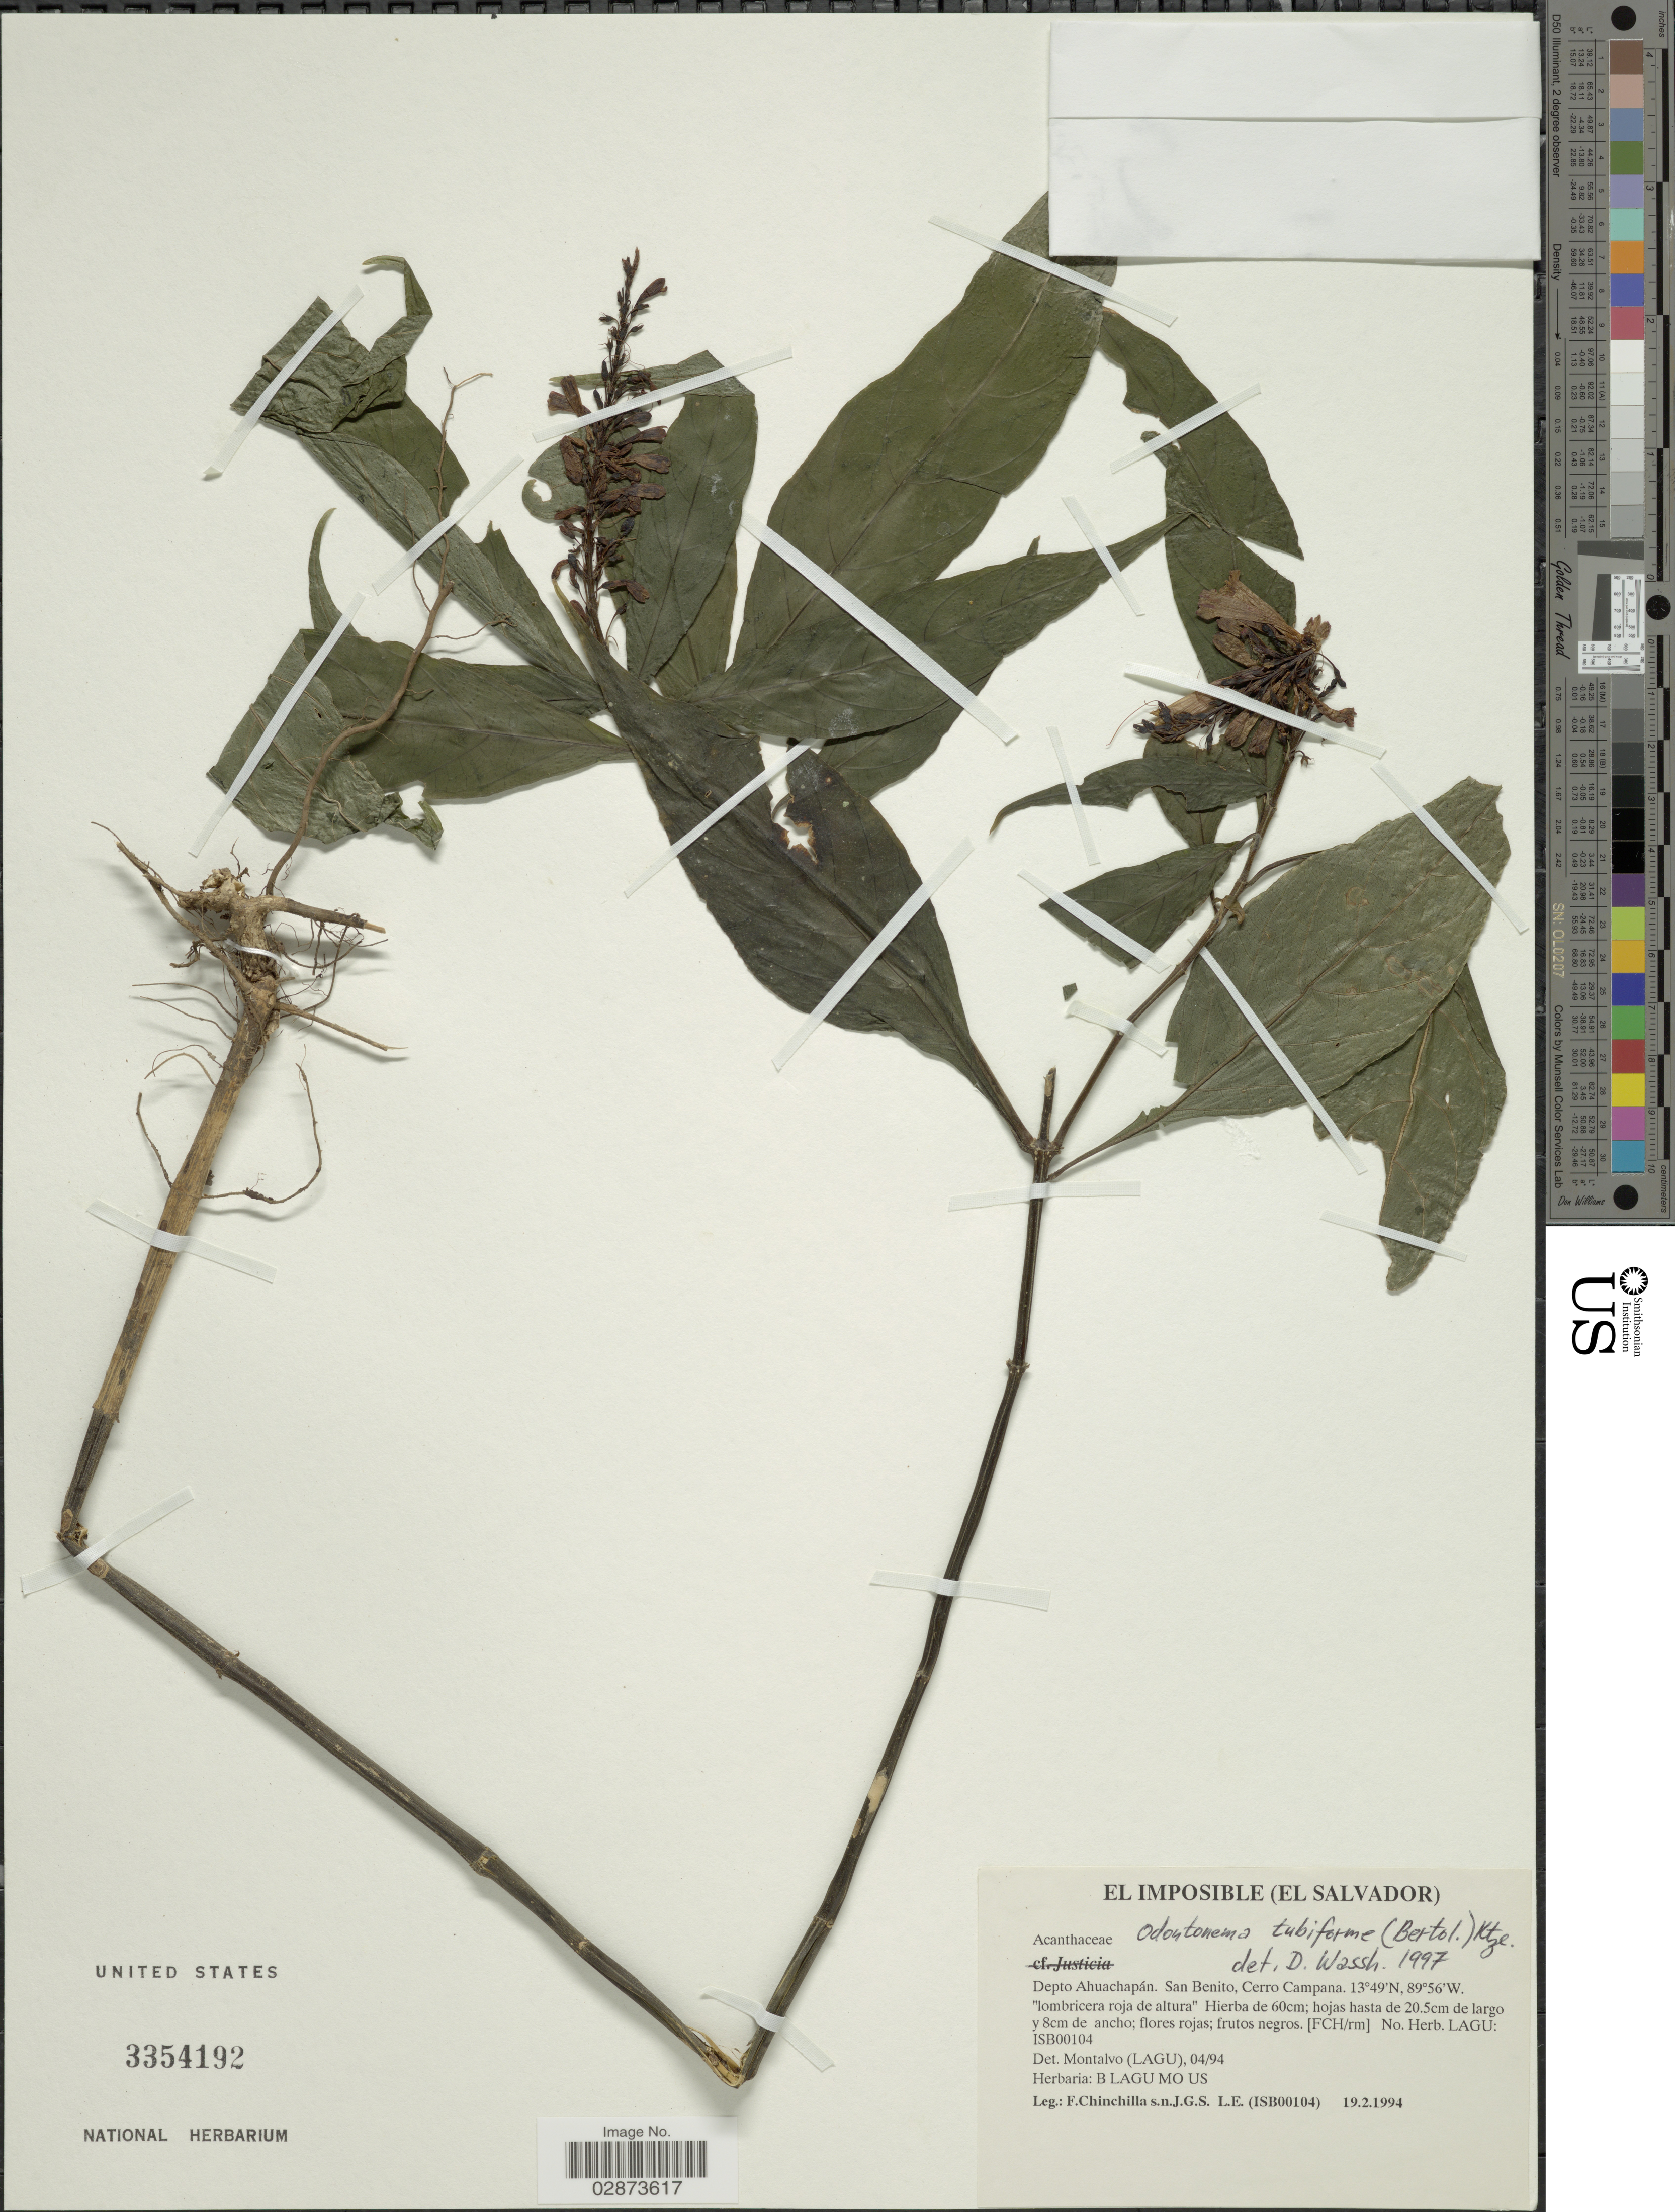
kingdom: Plantae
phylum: Tracheophyta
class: Magnoliopsida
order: Lamiales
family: Acanthaceae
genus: Odontonema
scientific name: Odontonema tubaeforme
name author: (Bertol.) Kuntze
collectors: F. Chinchilla, J.G.S. & L. E.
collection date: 1994-02-19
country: El Salvador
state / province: Ahuachapan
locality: Depto. Ahuachapán. San Benito, Cerro Campana.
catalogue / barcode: US 3354192